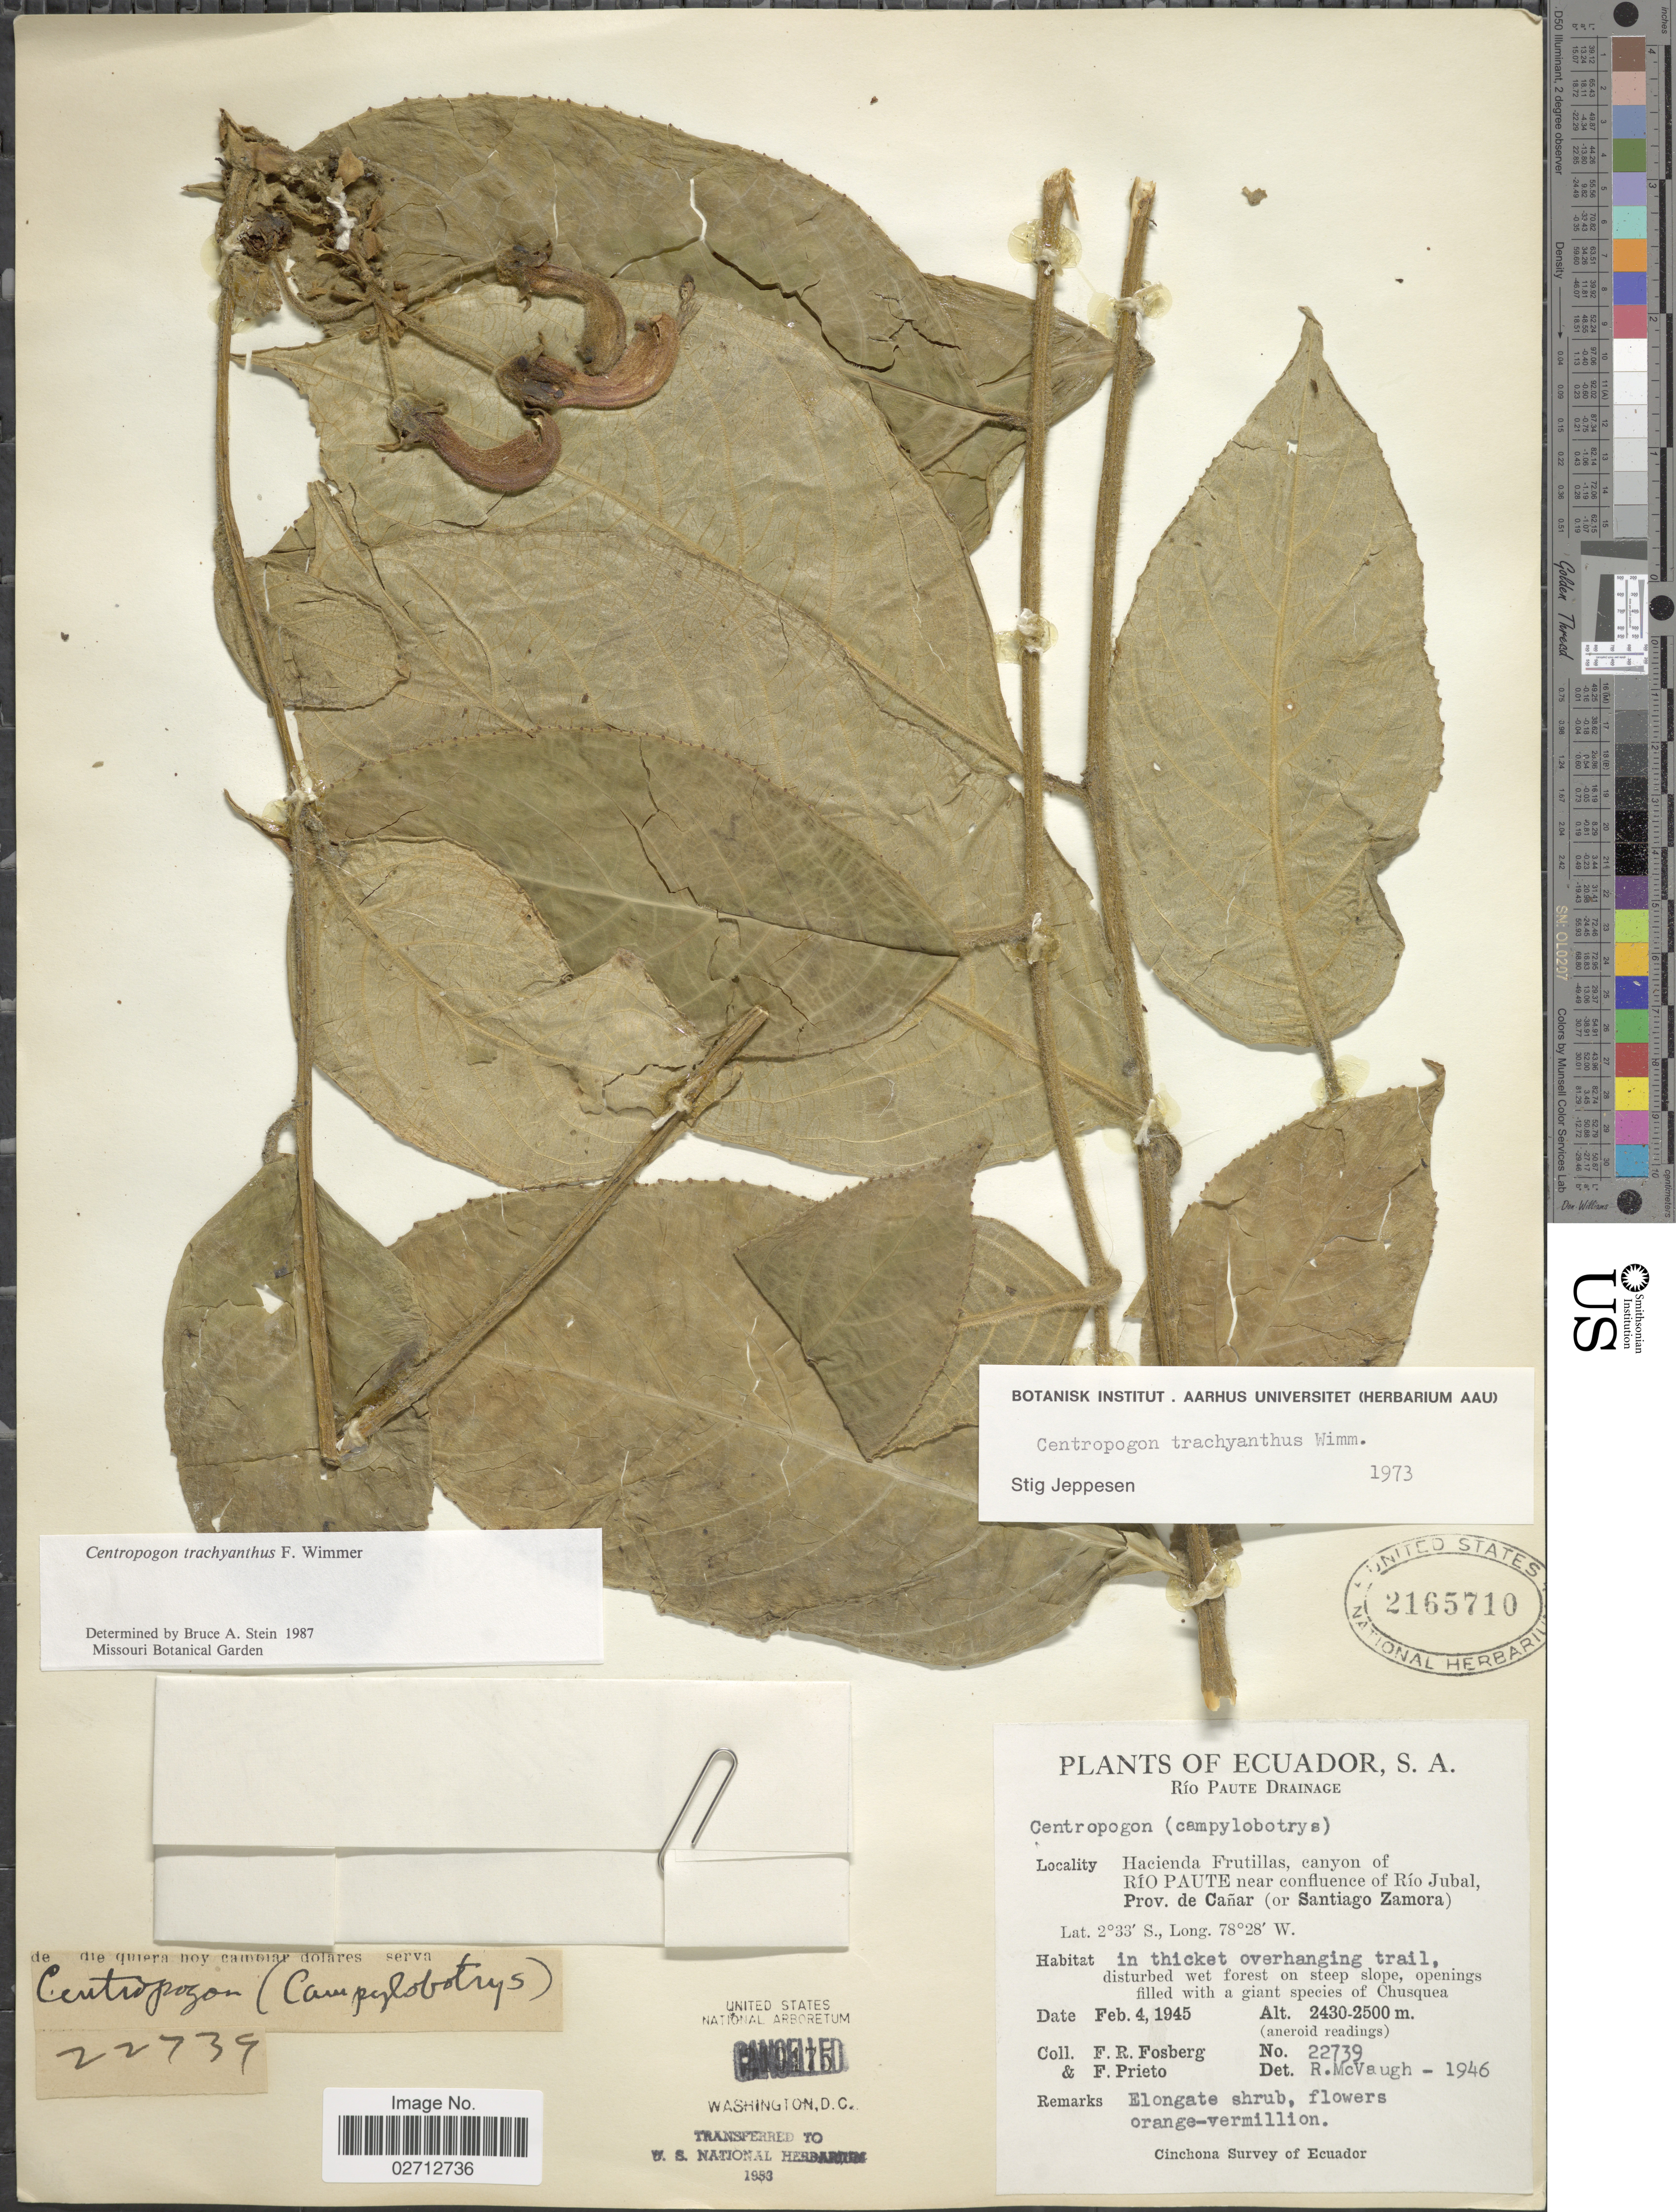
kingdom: Plantae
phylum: Tracheophyta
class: Magnoliopsida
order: Asterales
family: Campanulaceae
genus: Centropogon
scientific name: Centropogon trachyanthus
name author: E. Wimm.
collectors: F. R. Fosberg & F. Prieto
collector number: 22739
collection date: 1945-02-04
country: Ecuador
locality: Rio Paute Drainage. Hacienda Frutillas, canyon of Rio Paute near confluence of Rio Jubal, Prov. de Canar (or Santiago Zamora)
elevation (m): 2430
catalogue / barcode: US 2165710